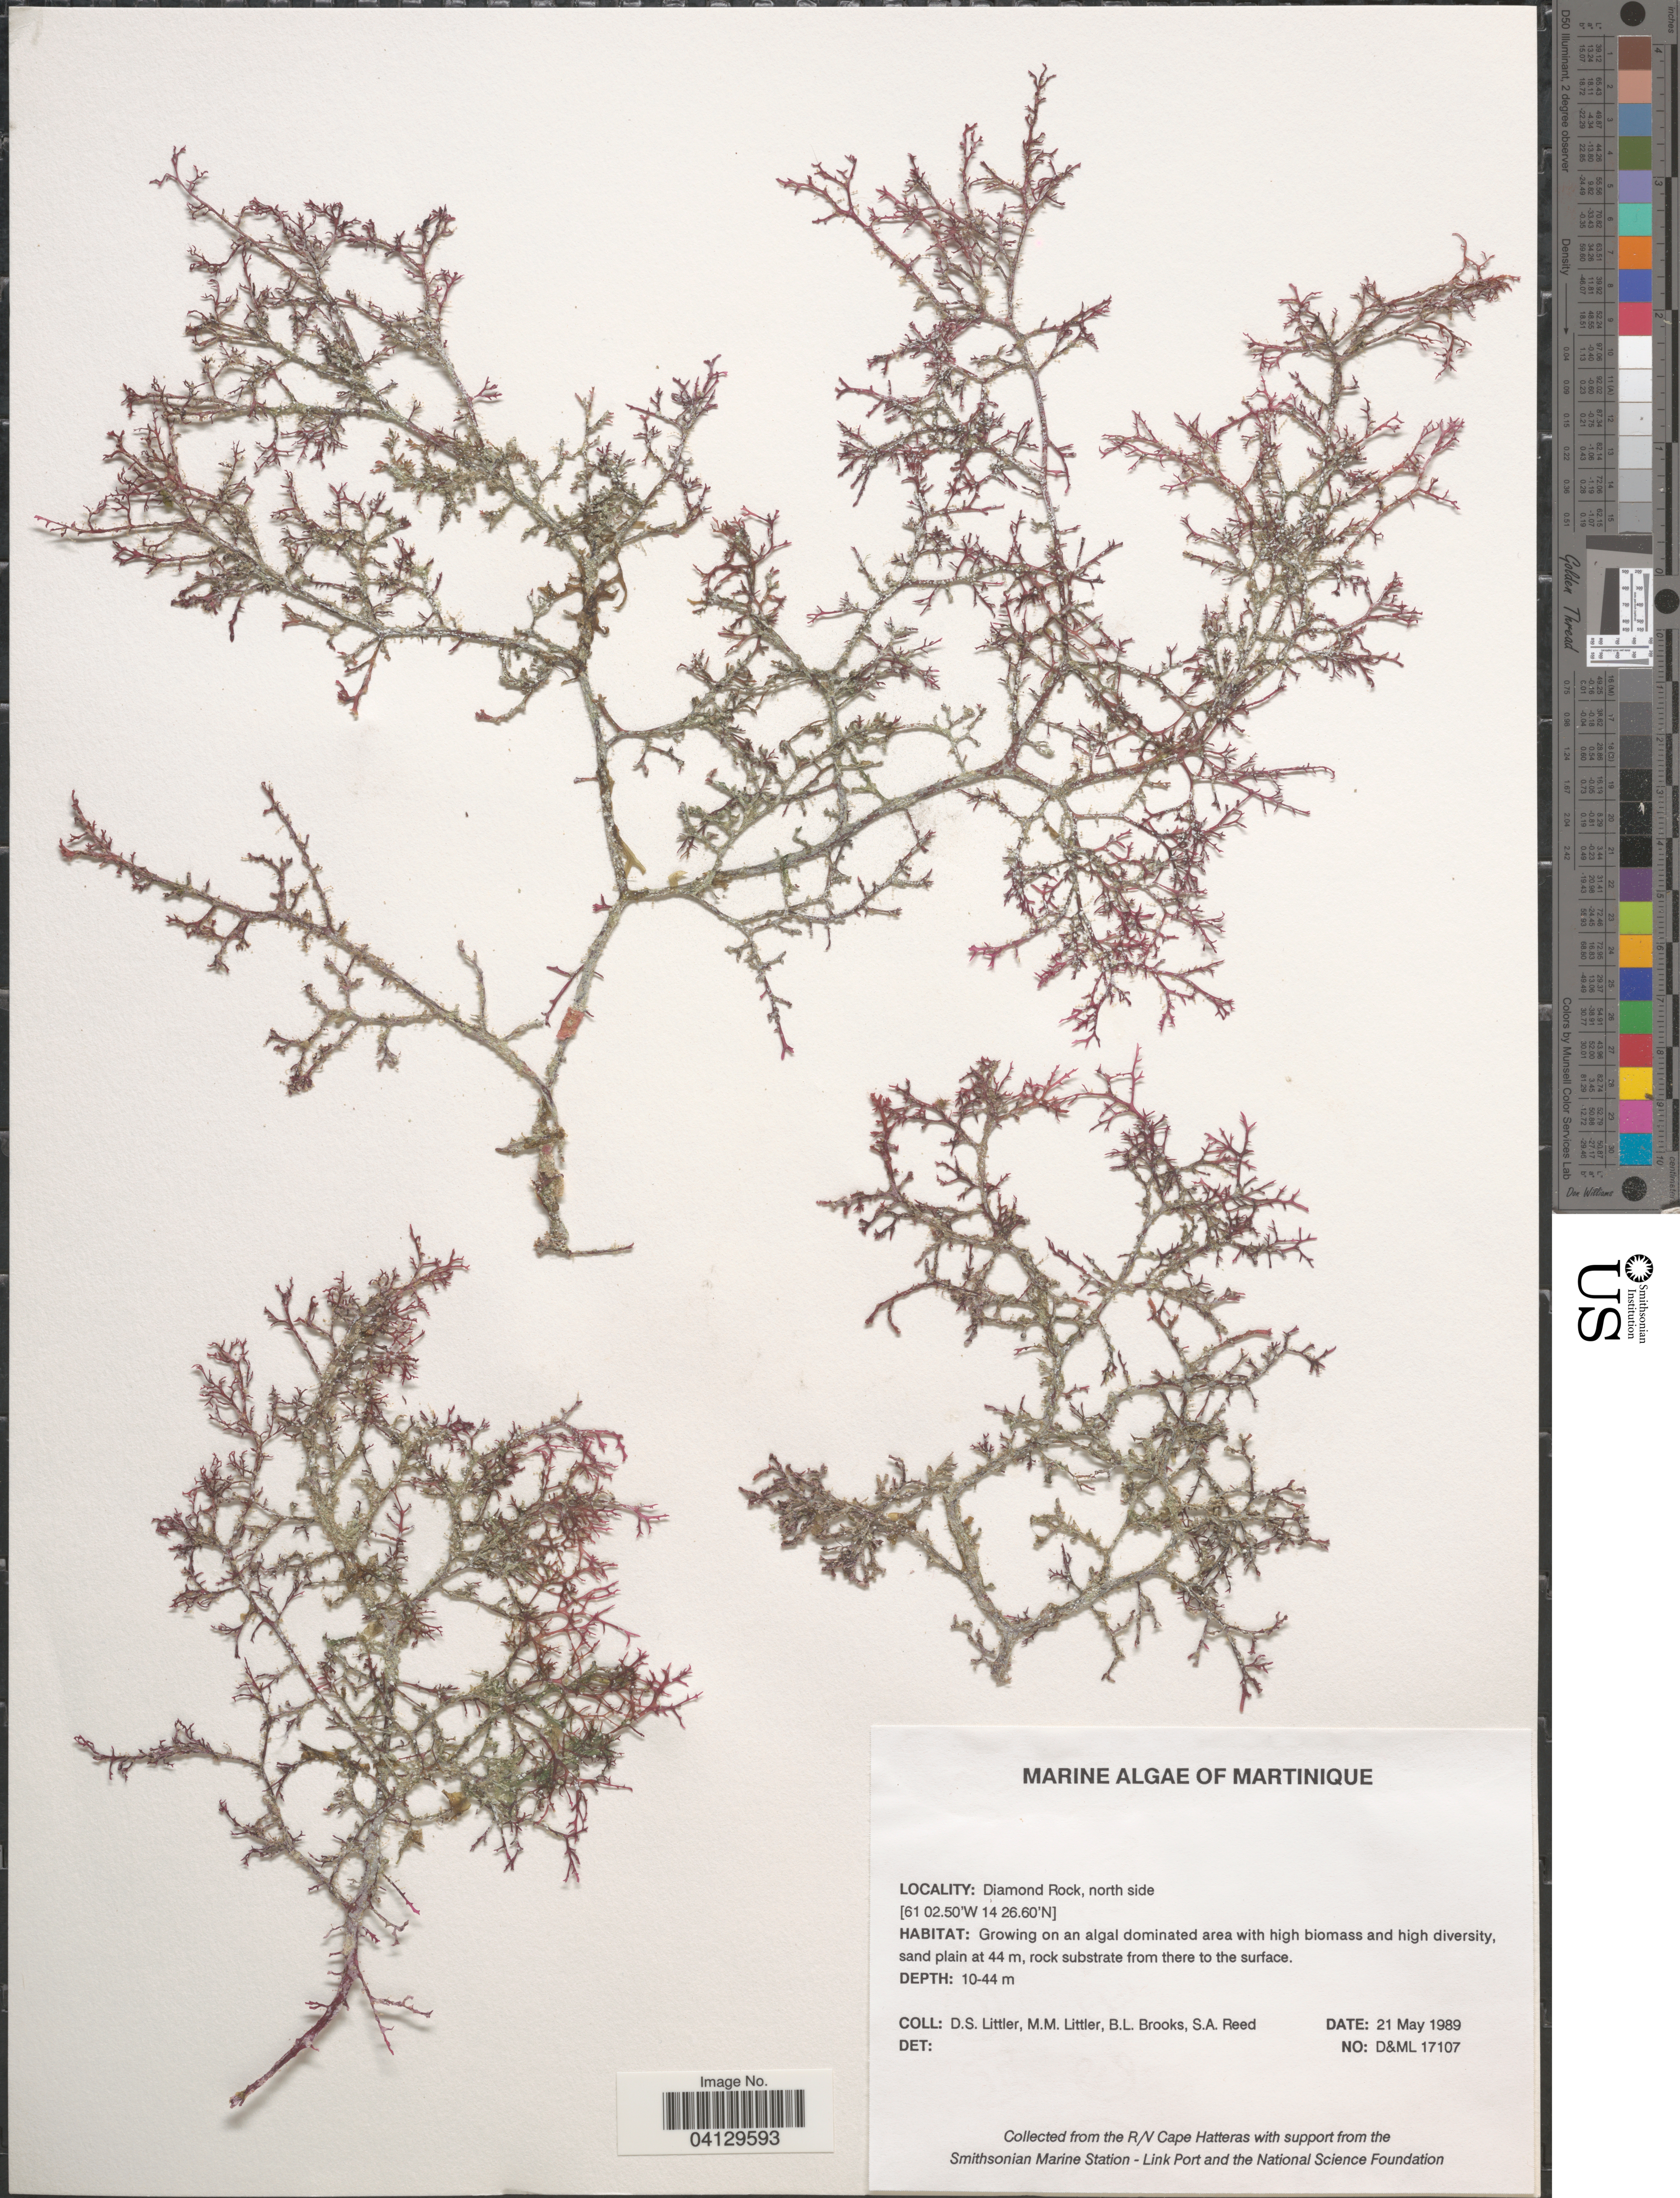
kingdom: Plantae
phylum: Rhodophyta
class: Florideophyceae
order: Corallinales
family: Corallinaceae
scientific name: Crustose Coralline Algae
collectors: D. S. Littler, B. Brooks & S. Reed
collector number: D&ML17107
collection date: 1989-05-21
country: Martinique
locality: Diamond Rock, north side.